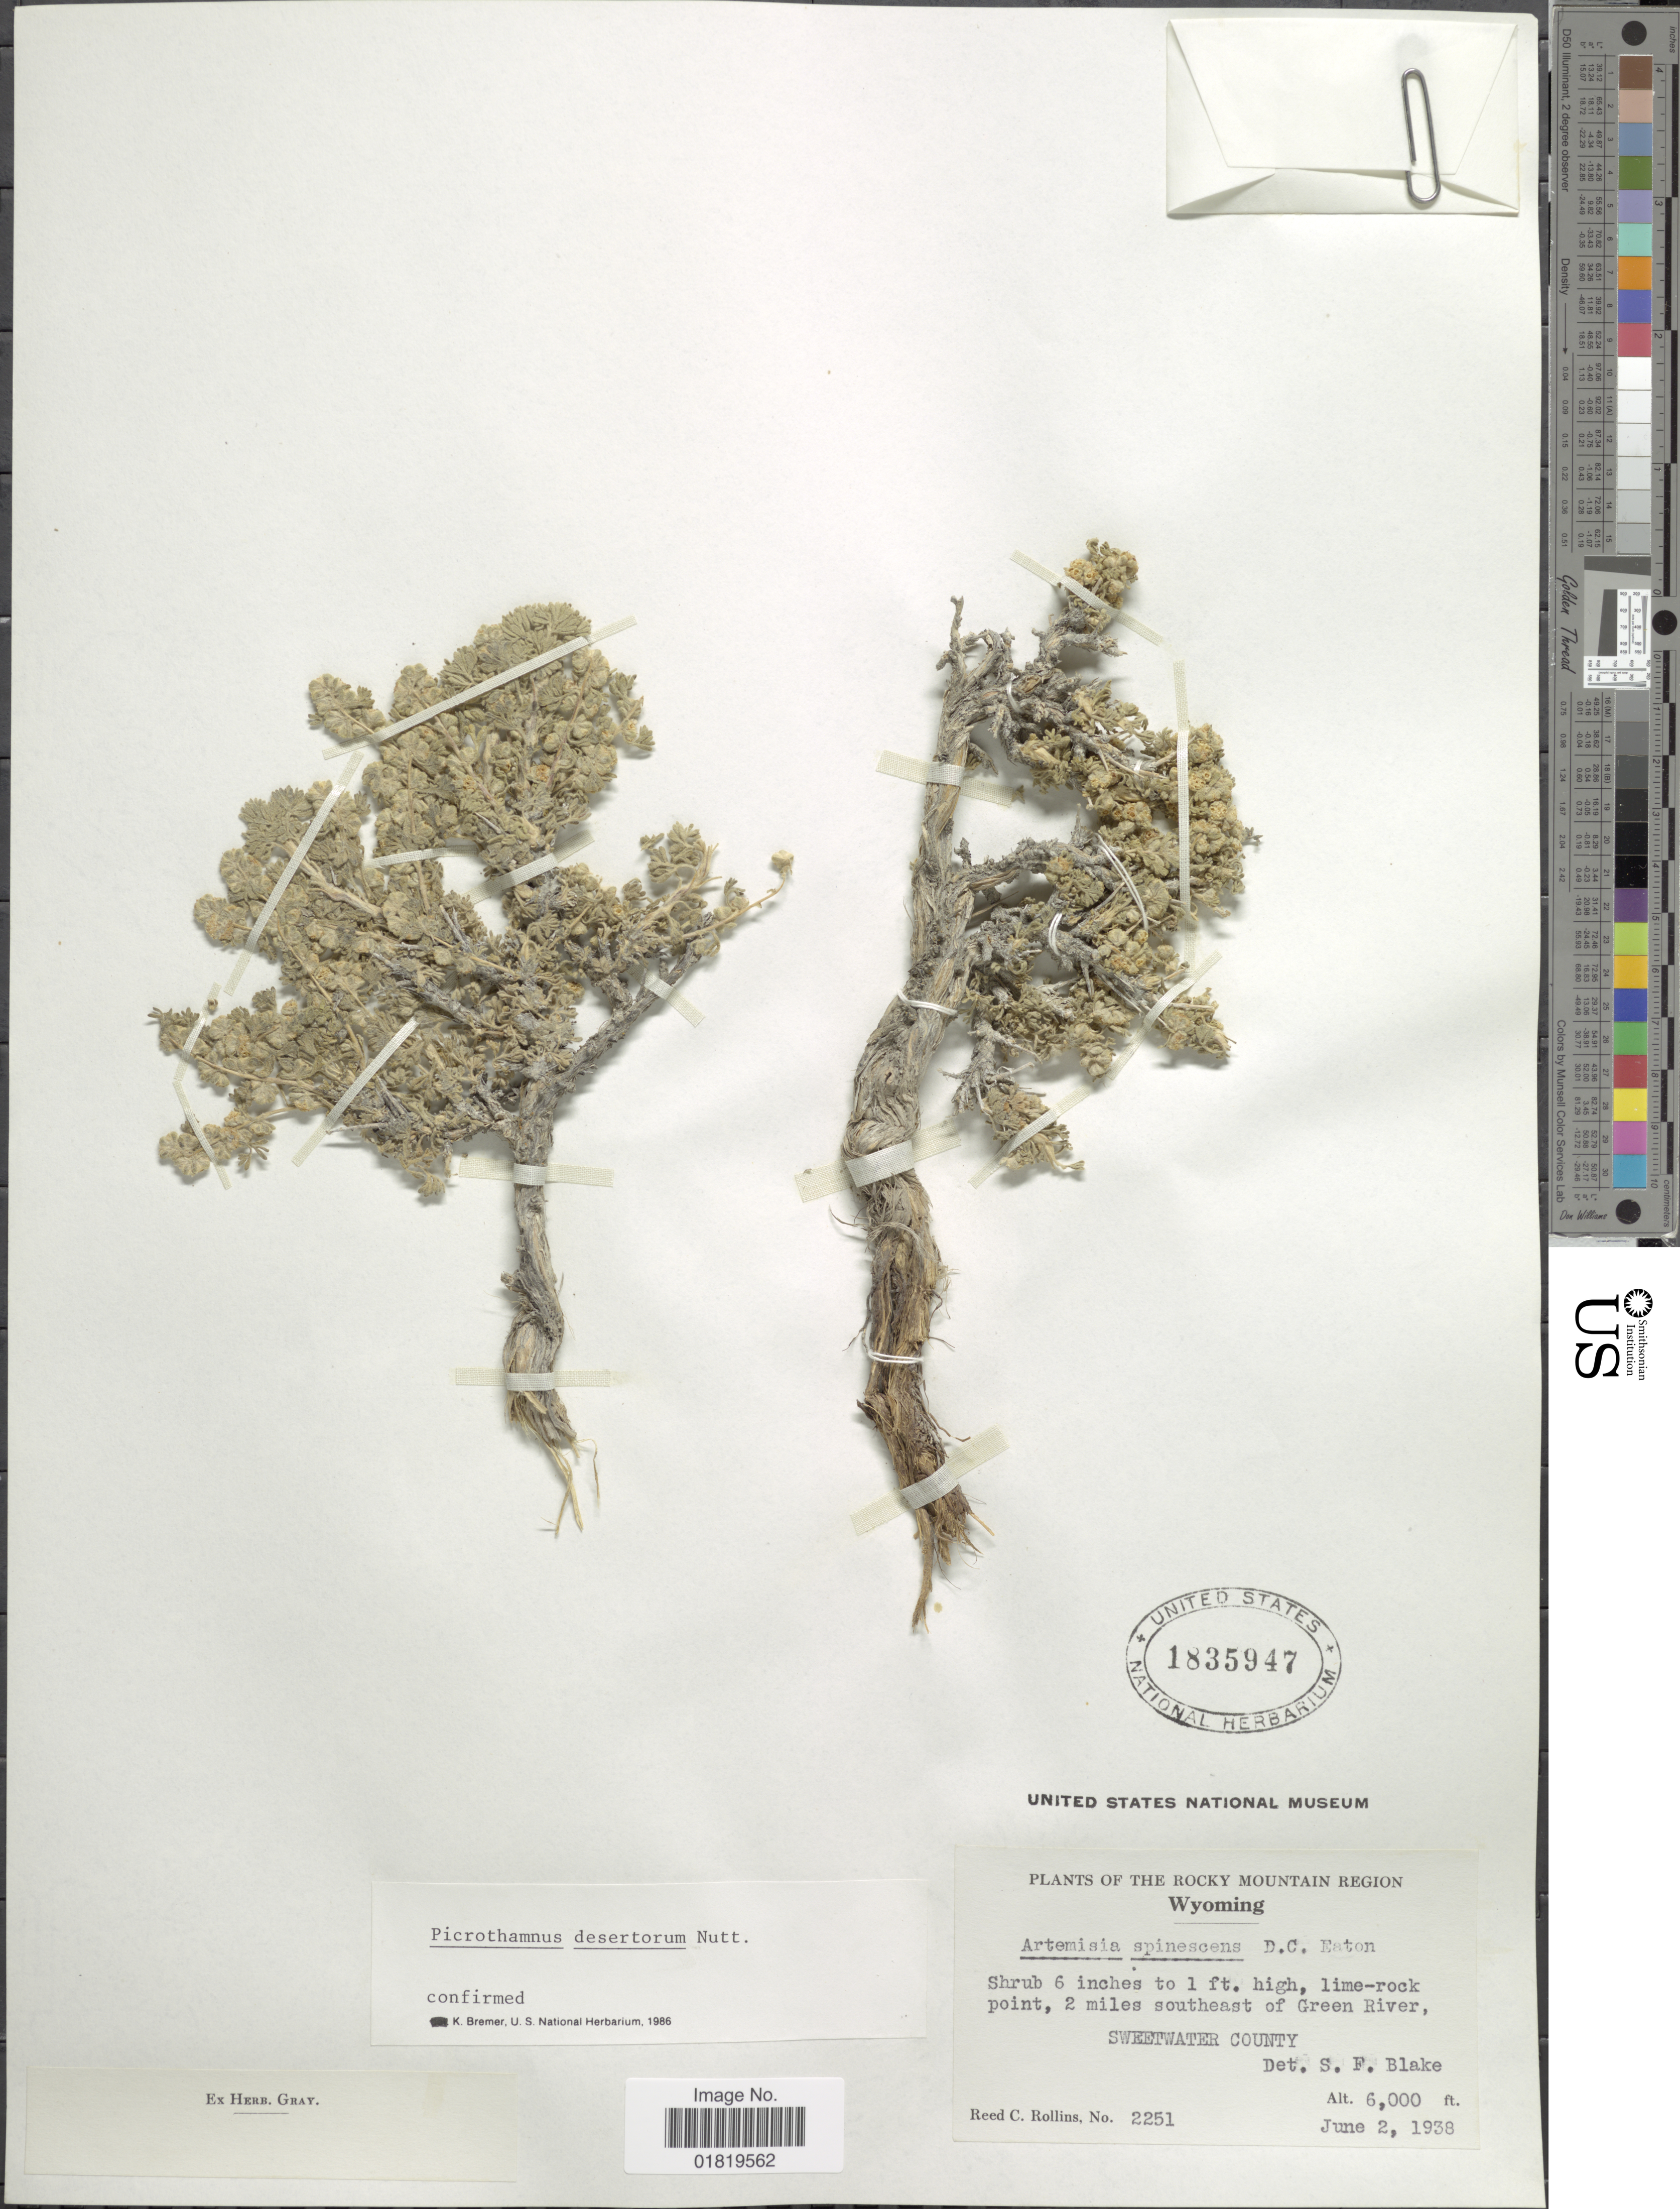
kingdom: Plantae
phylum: Tracheophyta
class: Magnoliopsida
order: Asterales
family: Asteraceae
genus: Picrothamnus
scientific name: Picrothamnus desertorum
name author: Nutt.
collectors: R. C. Rollins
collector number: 2251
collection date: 1938-06-02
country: United States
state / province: Wyoming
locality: The Rocky Mountain region, 2 miles southeast of Green River, Sweetwater County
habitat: lime rock point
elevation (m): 1829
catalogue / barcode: US 1835947